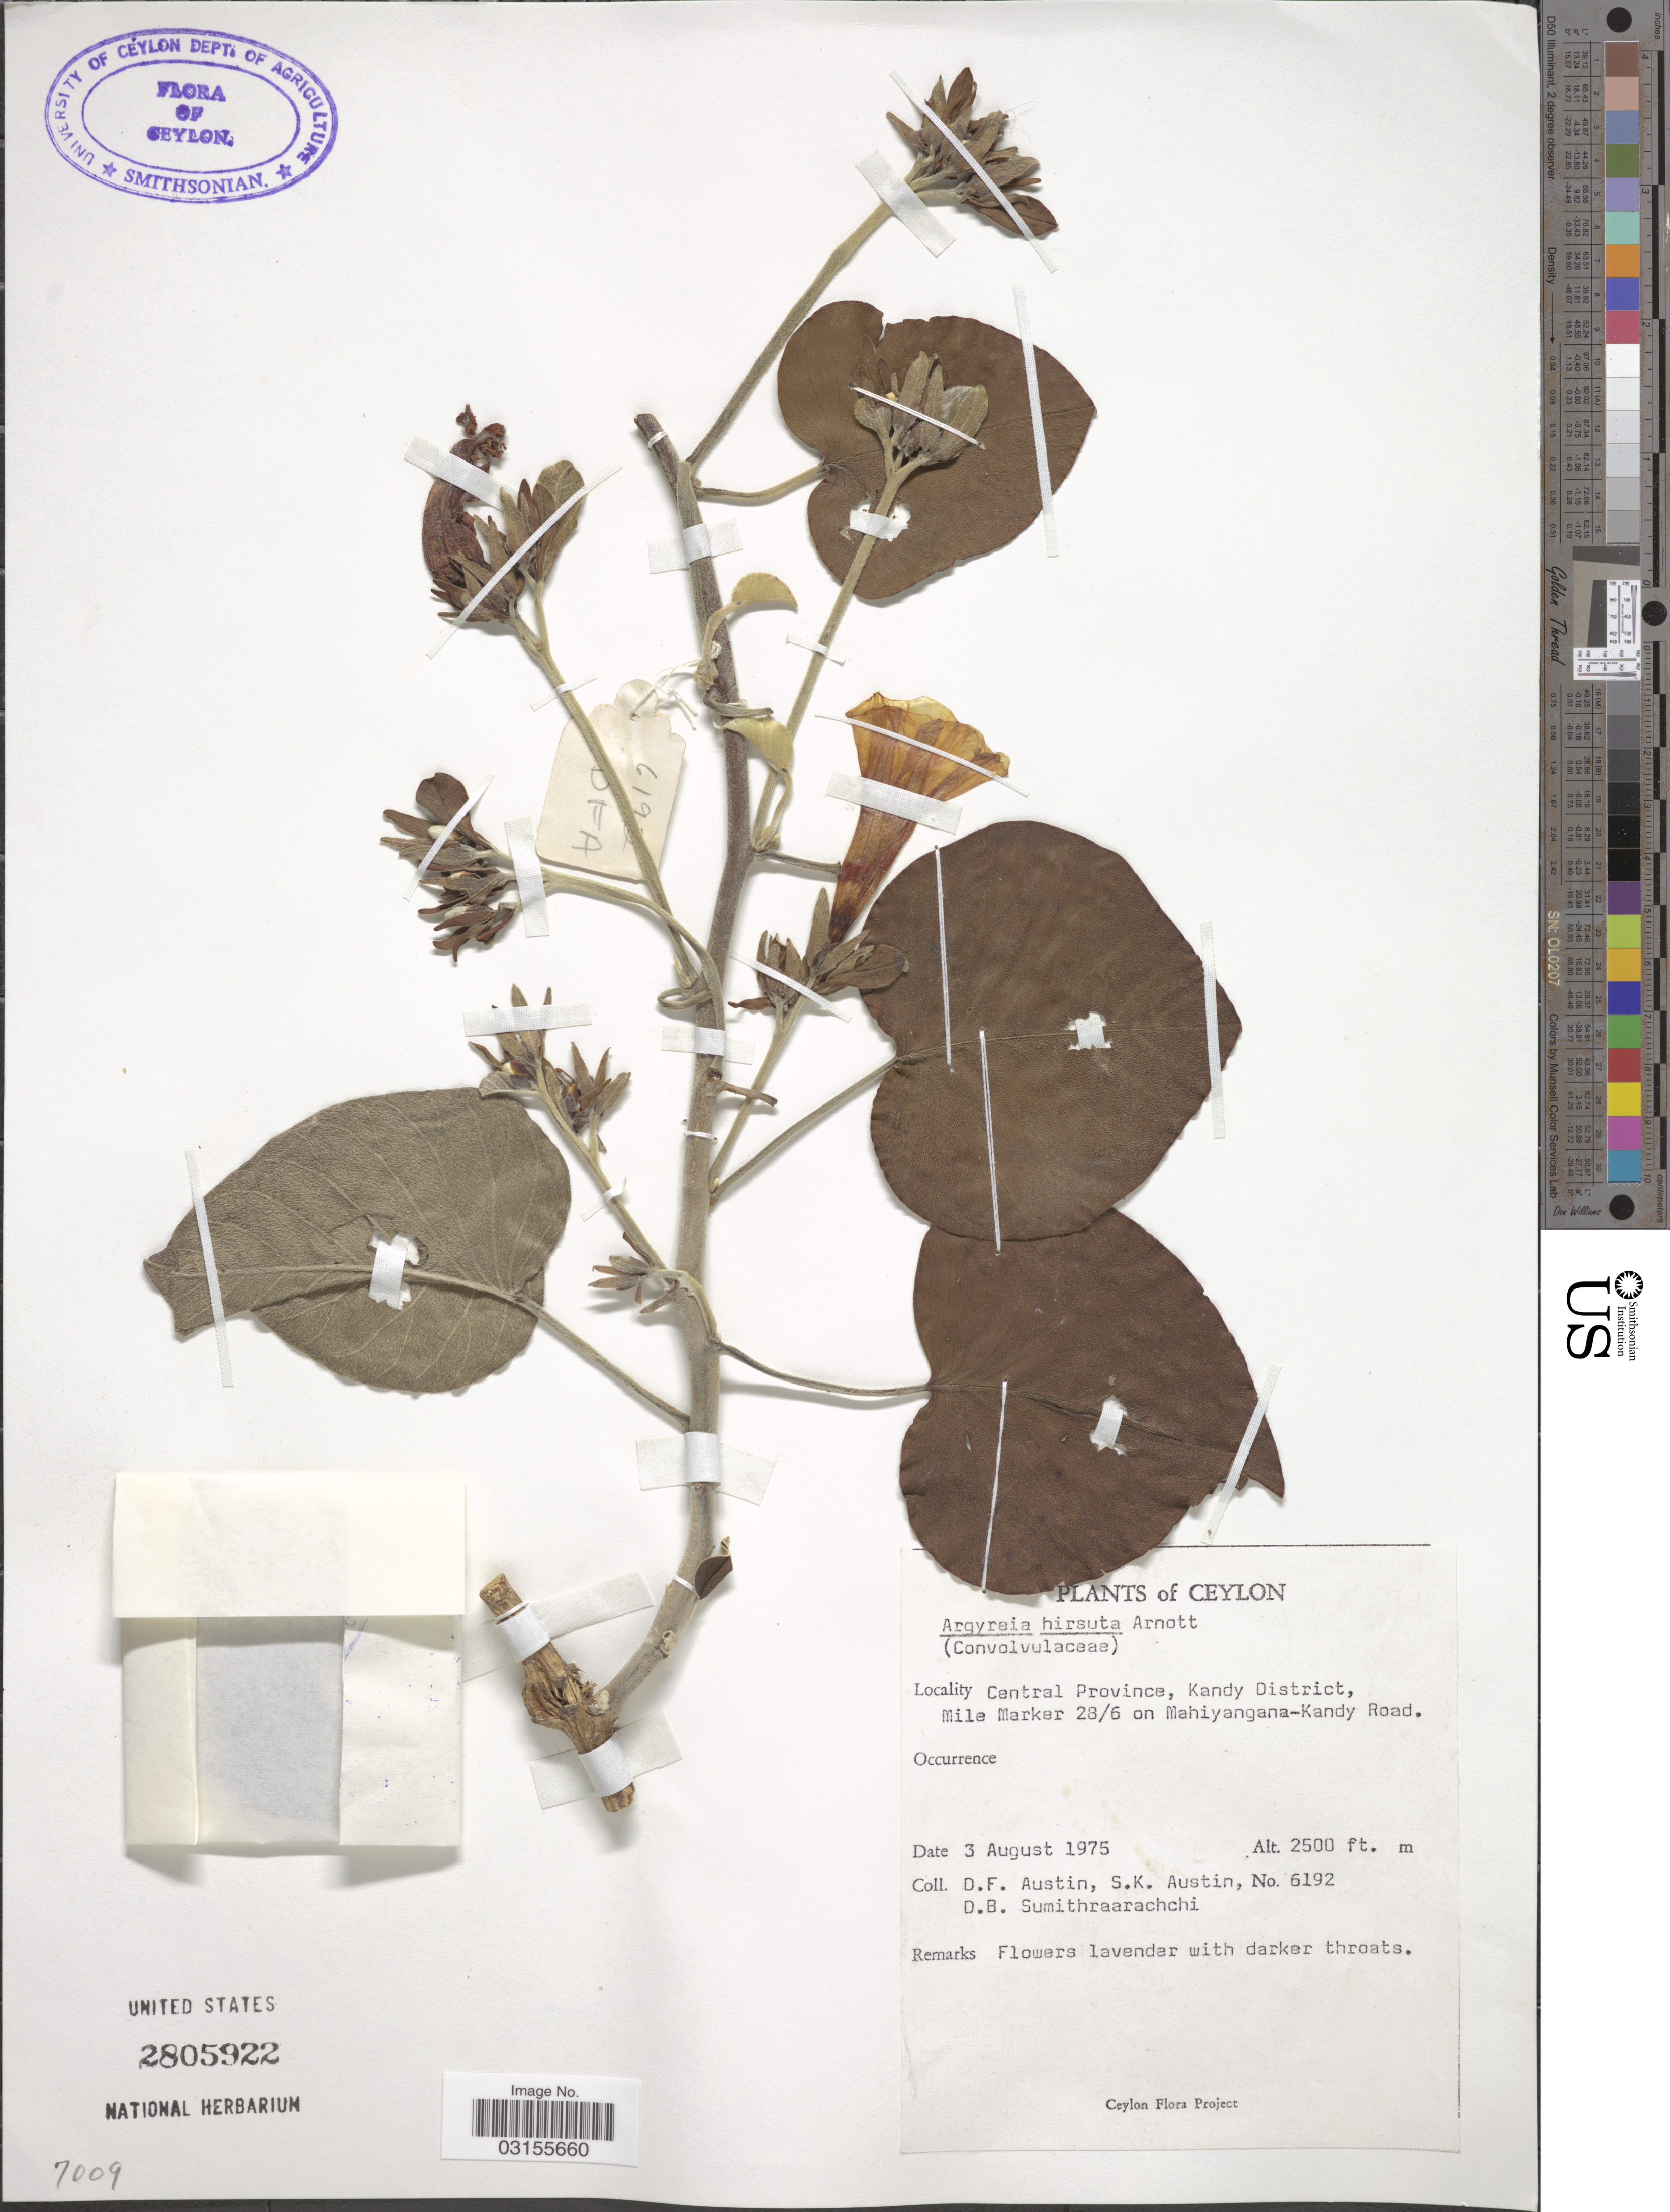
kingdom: Plantae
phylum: Tracheophyta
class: Magnoliopsida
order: Solanales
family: Convolvulaceae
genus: Argyreia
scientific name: Argyreia hirsuta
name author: Arn.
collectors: D. Austin, S. Austin & D. B. Sumithraarachchi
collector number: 6192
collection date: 1975-08-03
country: Sri Lanka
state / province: Central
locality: Ceylon. Kandy District, Mile Marker 28/6 on Mahiyangana-Kandy Road.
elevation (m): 762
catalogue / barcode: US 2805922